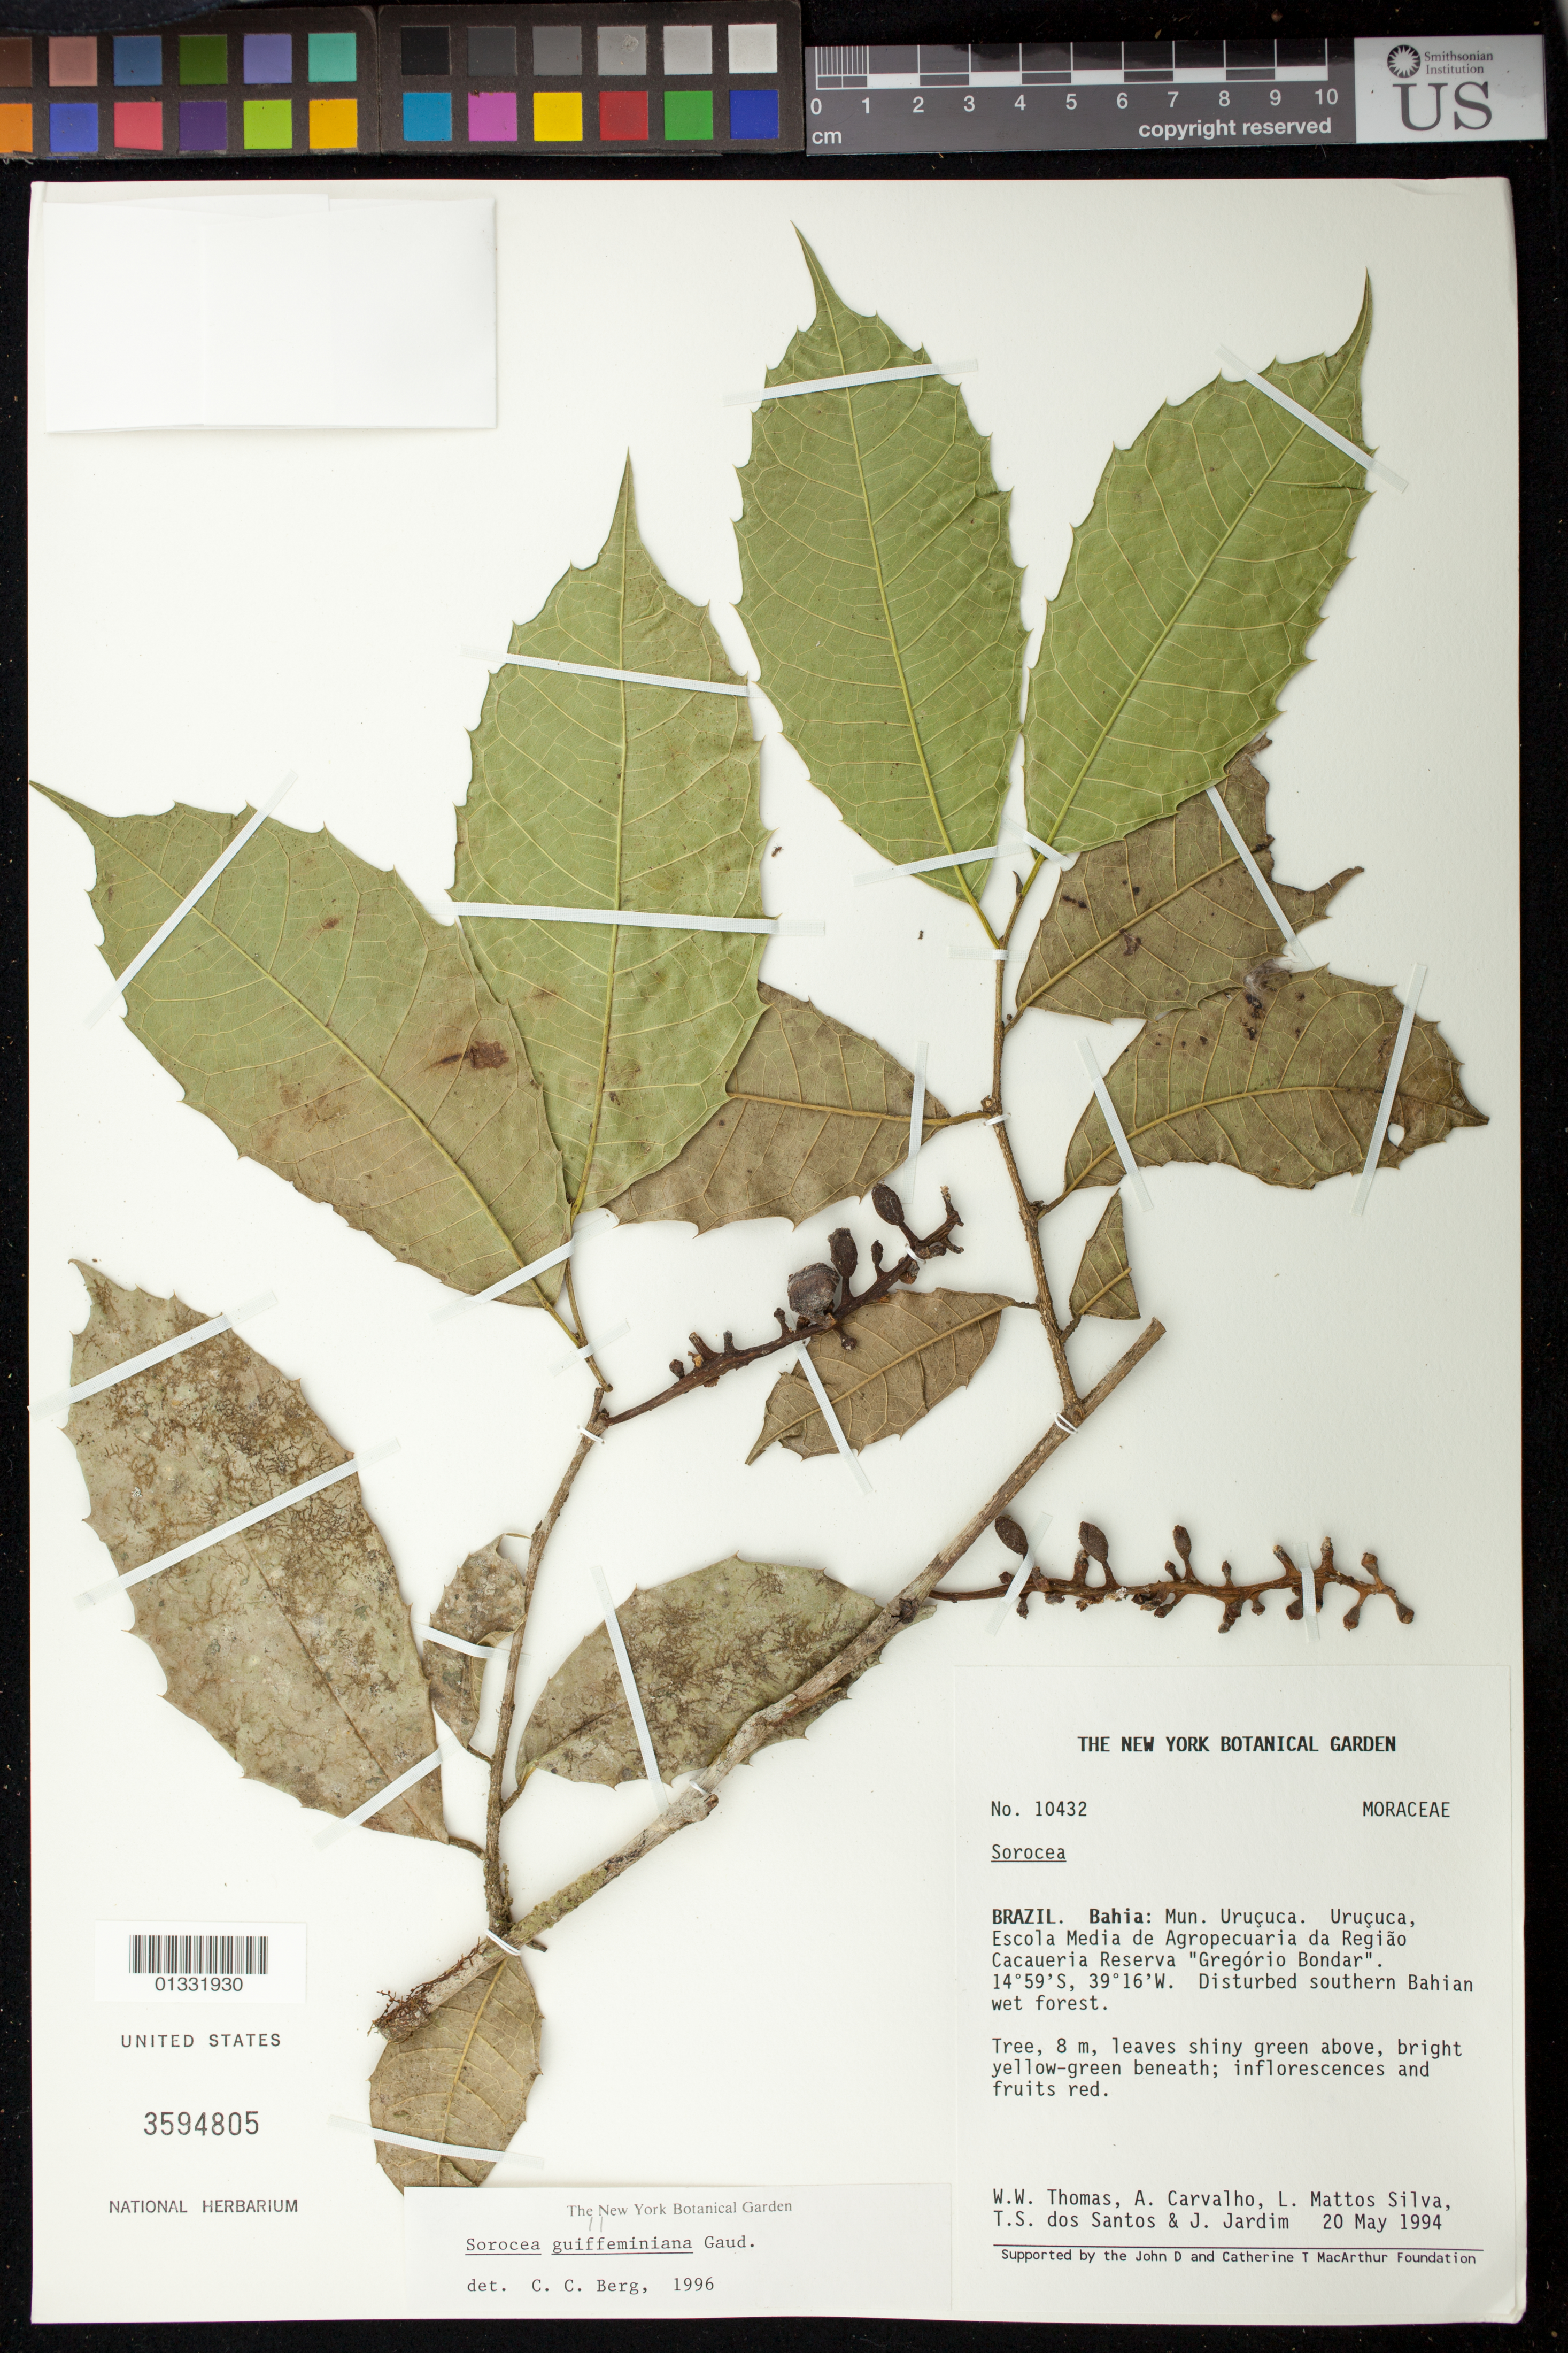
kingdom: Plantae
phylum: Tracheophyta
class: Magnoliopsida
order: Rosales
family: Moraceae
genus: Sorocea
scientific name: Sorocea guilleminiana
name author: Gaudich.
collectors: W. W. Thomas, A. Carvalho, L. A. Mattos Silva, T. S. Santos & J. G. Járdim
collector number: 10432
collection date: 1994-05-20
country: Brazil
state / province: Bahia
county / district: Uruçuca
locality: Escola Media de Agropecuária da Região Cacaueria Reserva " Gregório Bondar"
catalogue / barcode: US 3594805